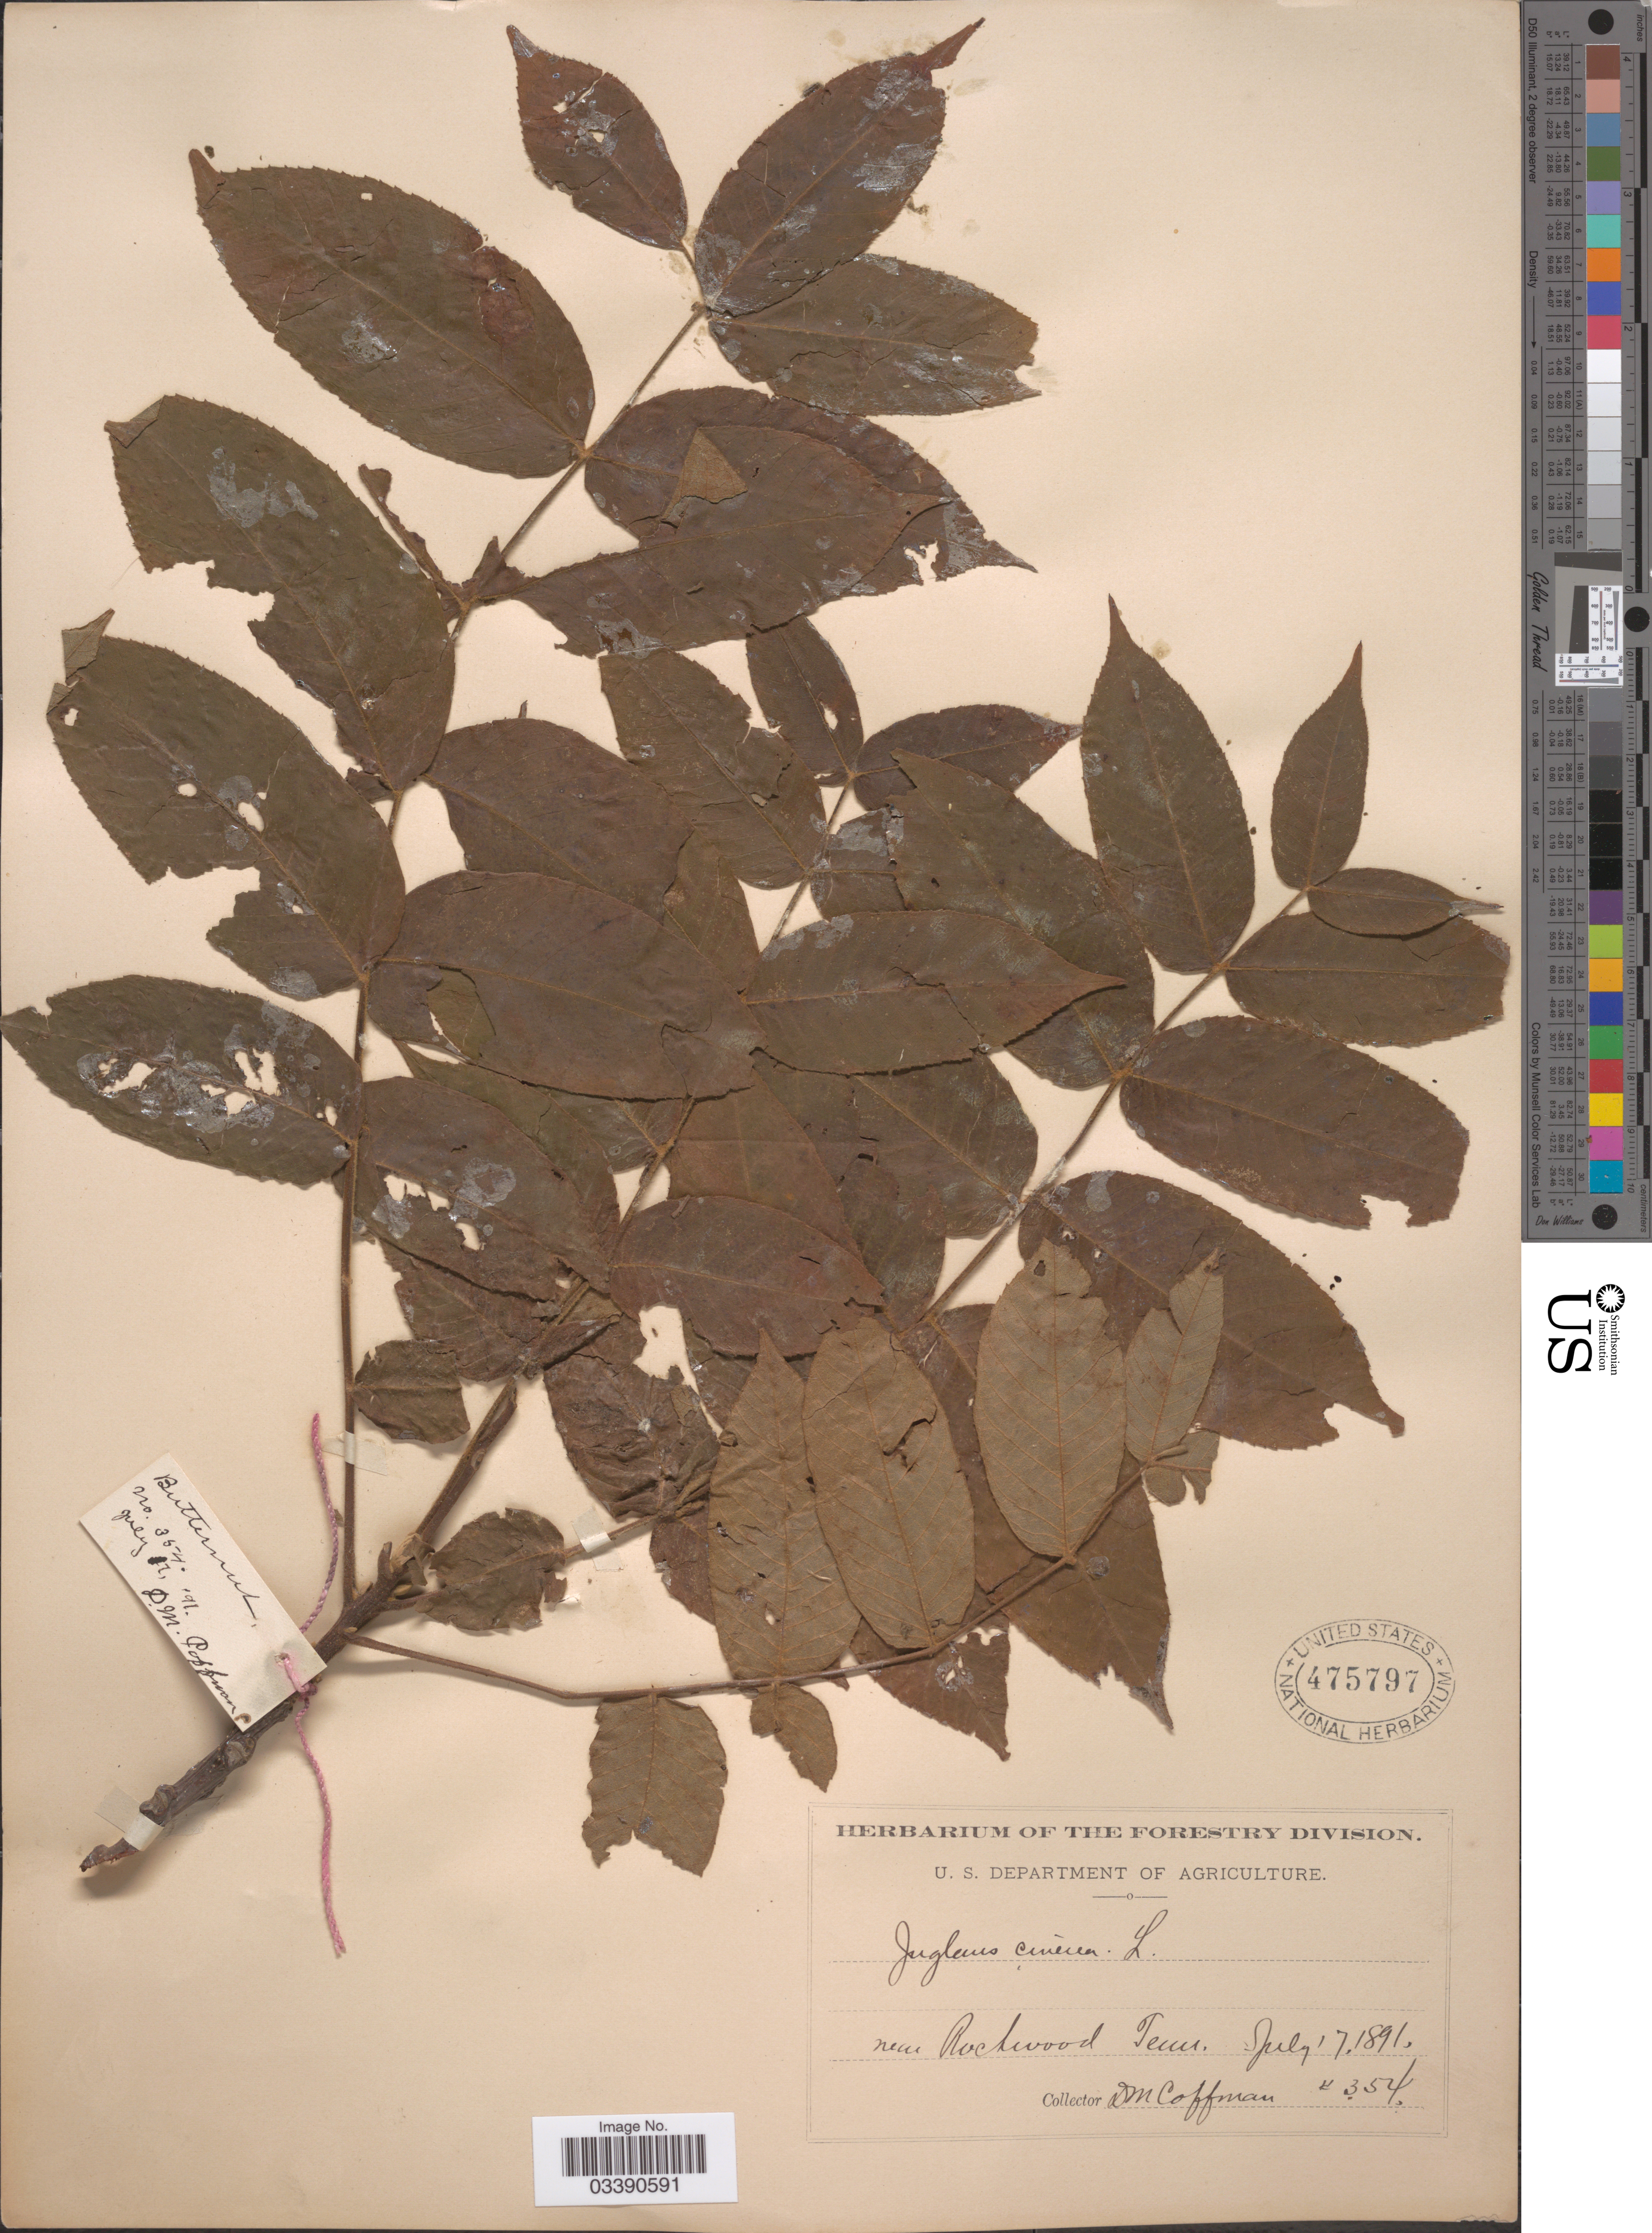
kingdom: Plantae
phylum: Tracheophyta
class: Magnoliopsida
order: Fagales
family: Juglandaceae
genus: Juglans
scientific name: Juglans cinerea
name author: L.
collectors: D. M. Coffman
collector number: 354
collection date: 1891-07-17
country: United States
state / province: Tennessee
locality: Near Rockwood.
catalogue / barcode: US 475797